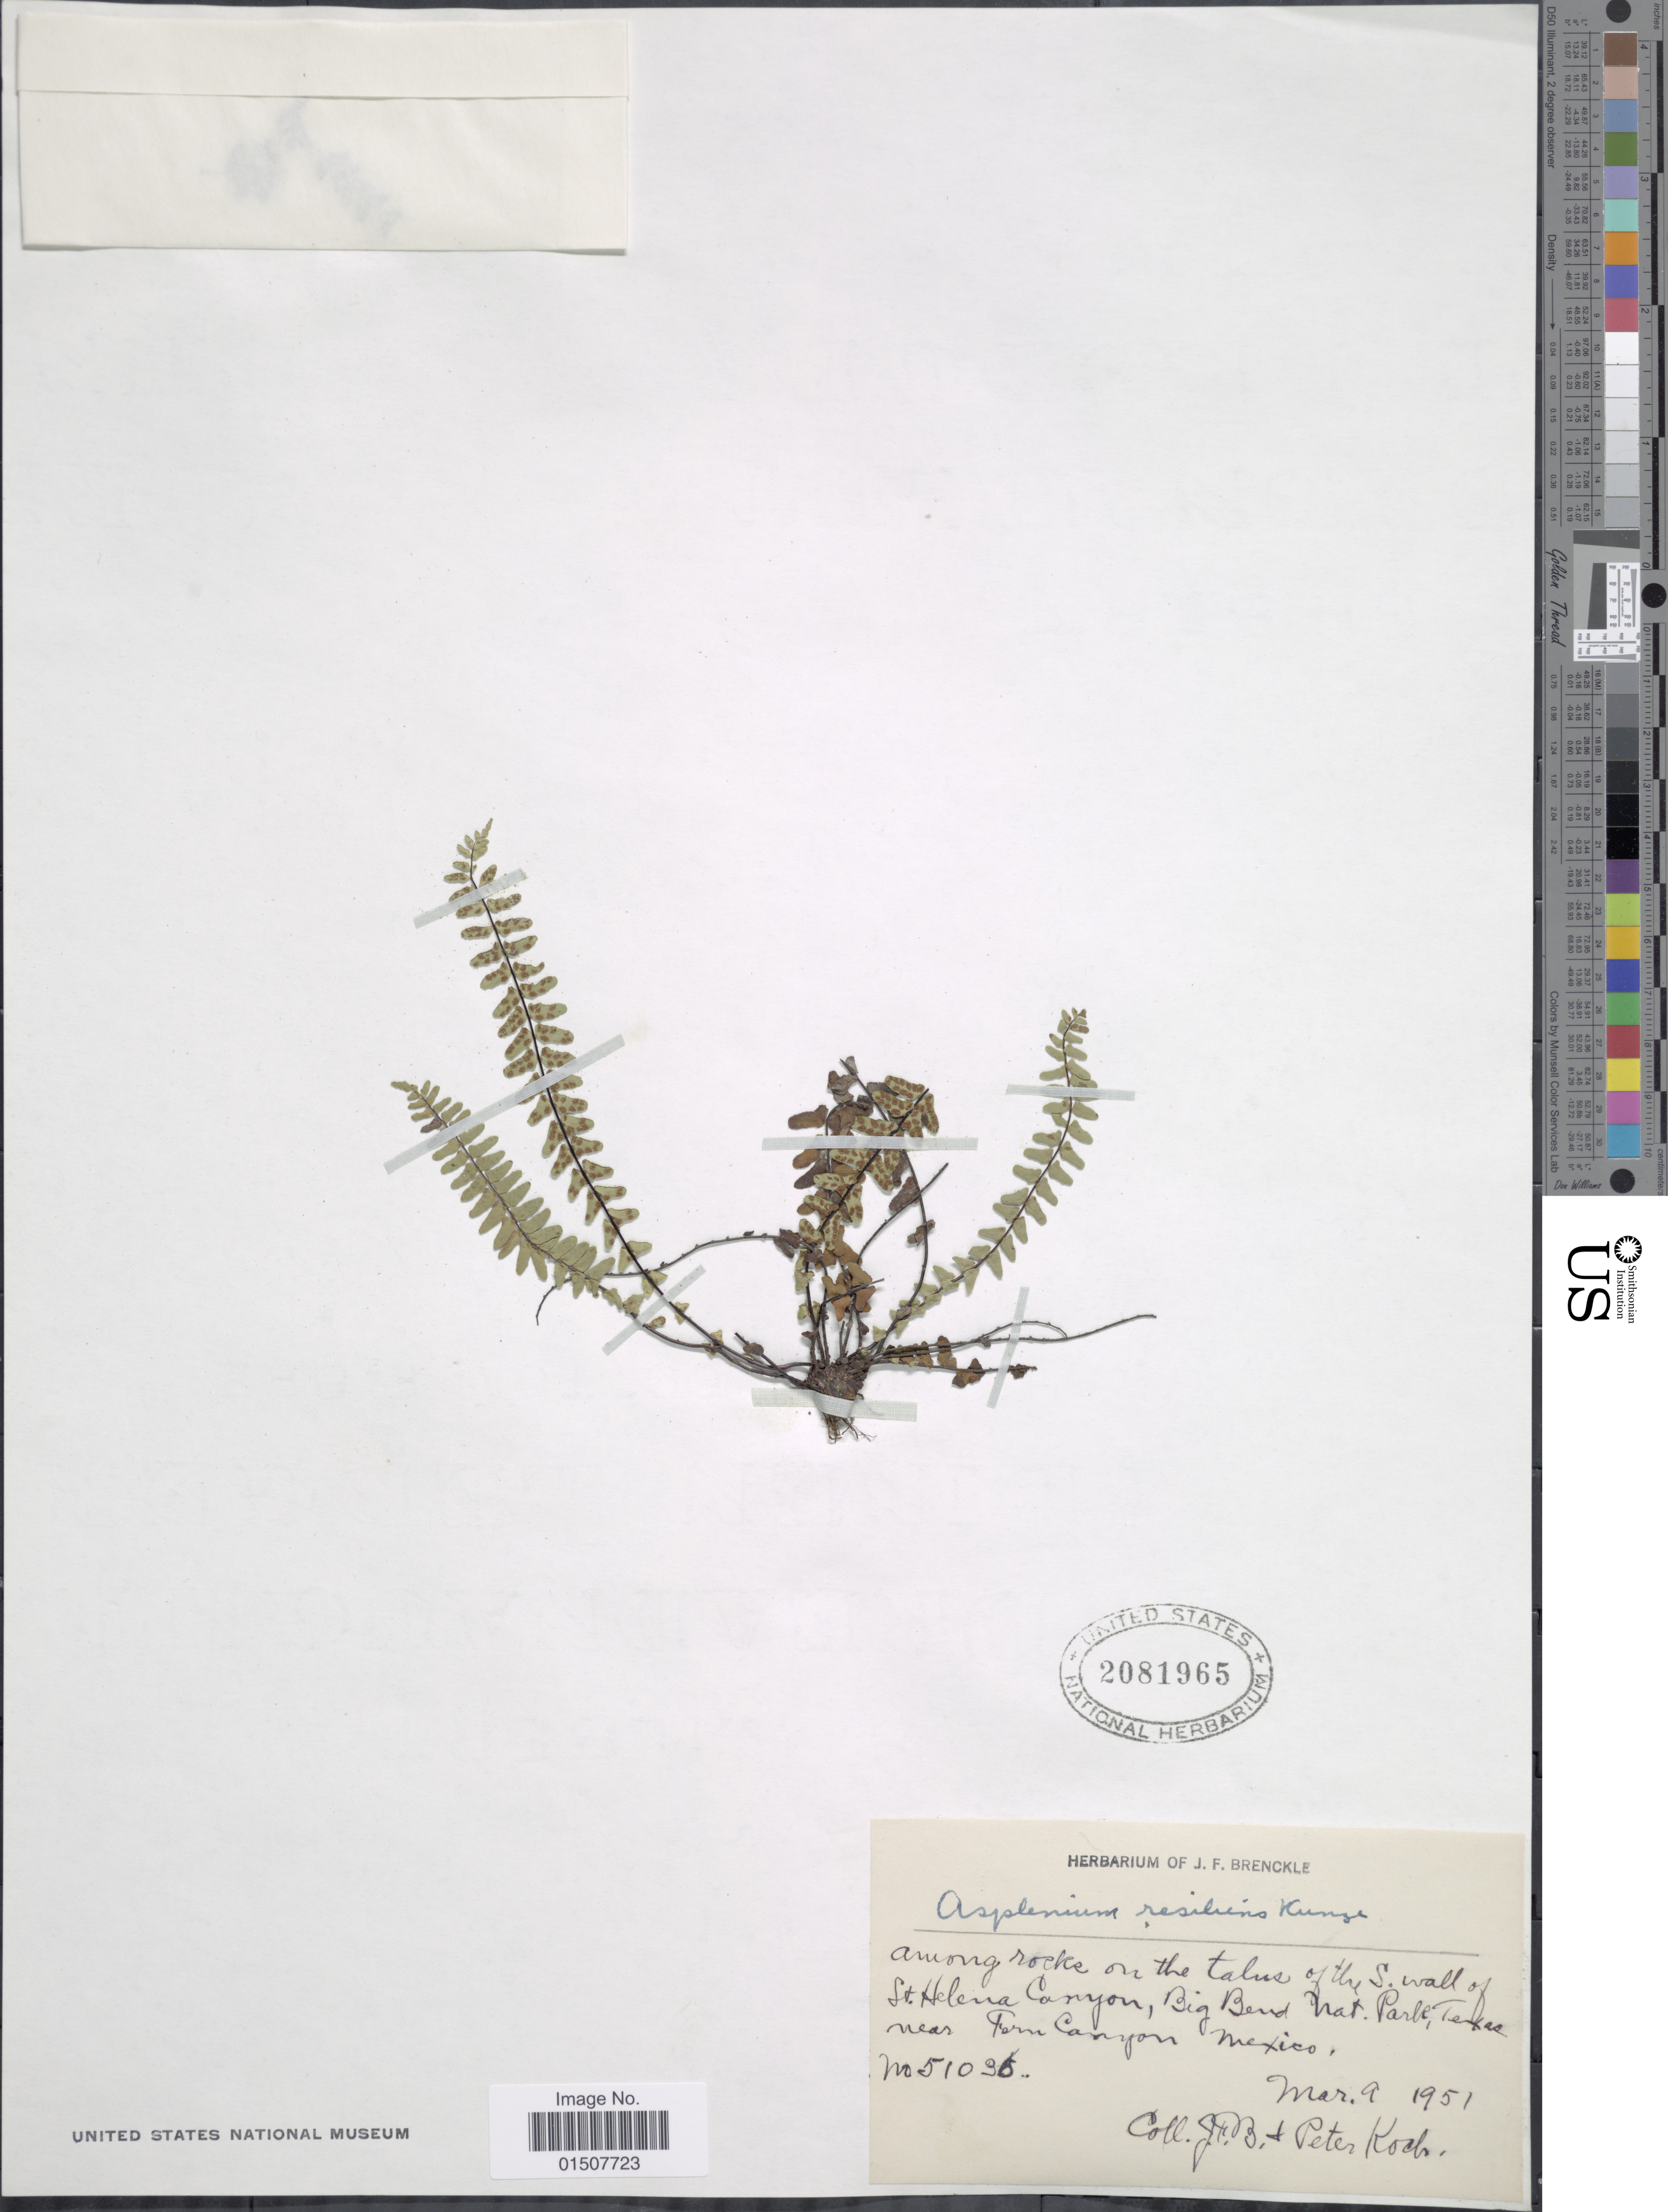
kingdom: Plantae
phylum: Tracheophyta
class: Polypodiopsida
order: Polypodiales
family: Aspleniaceae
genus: Asplenium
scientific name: Asplenium resiliens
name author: Kunze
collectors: P. Koch & J. D. B.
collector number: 51036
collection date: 1951-03-09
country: United States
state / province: Texas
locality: Among rocks in the talus of the S. wall of St. Helena Canyon, Big Bend Nat. Park, Texas near Fern Canyon Mexico.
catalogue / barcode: US 2081965